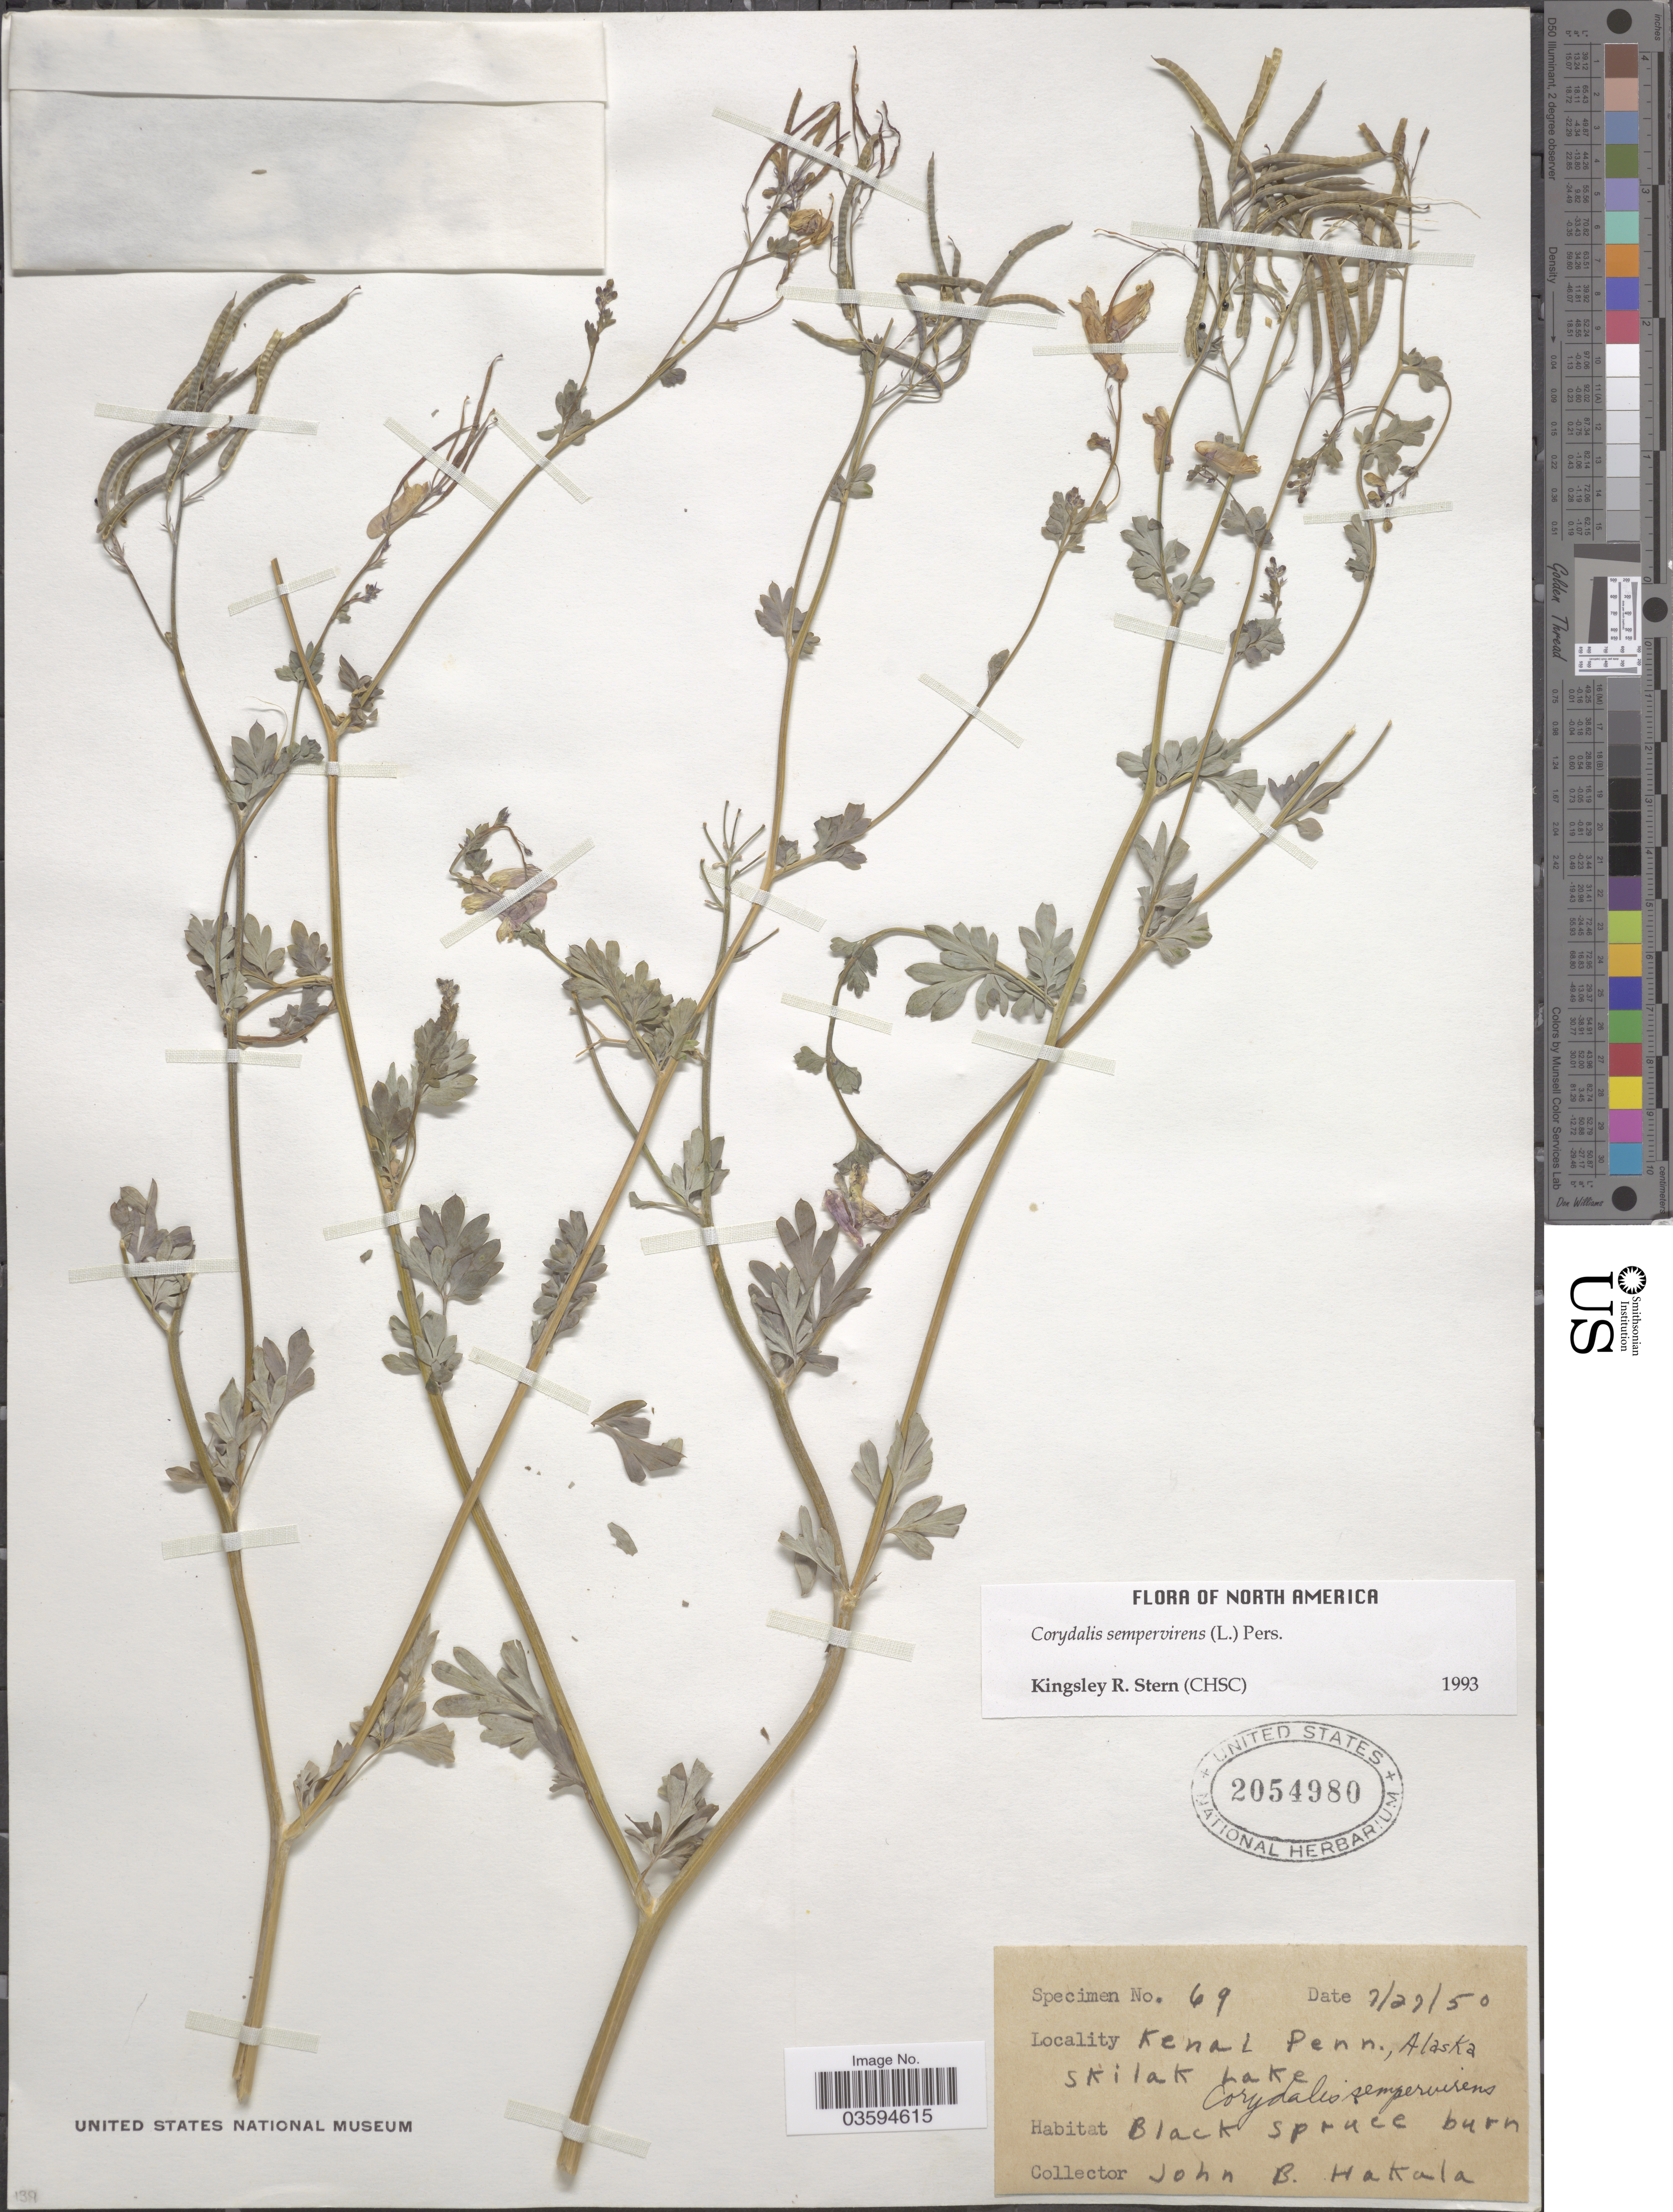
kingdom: Plantae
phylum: Tracheophyta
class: Magnoliopsida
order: Ranunculales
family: Papaveraceae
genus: Capnoides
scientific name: Capnoides sempervirens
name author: (L.) Borkh.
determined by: Strong, M. T., (US), Smithsonian Institution - National Museum of Natural History (UNITED STATES)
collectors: J. Hakala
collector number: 69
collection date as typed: Transcribed d/m/y: 27/7/50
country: United States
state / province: Alaska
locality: Kenal Penn. Skilak Lake. Black Spruce burn.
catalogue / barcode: US 2054980